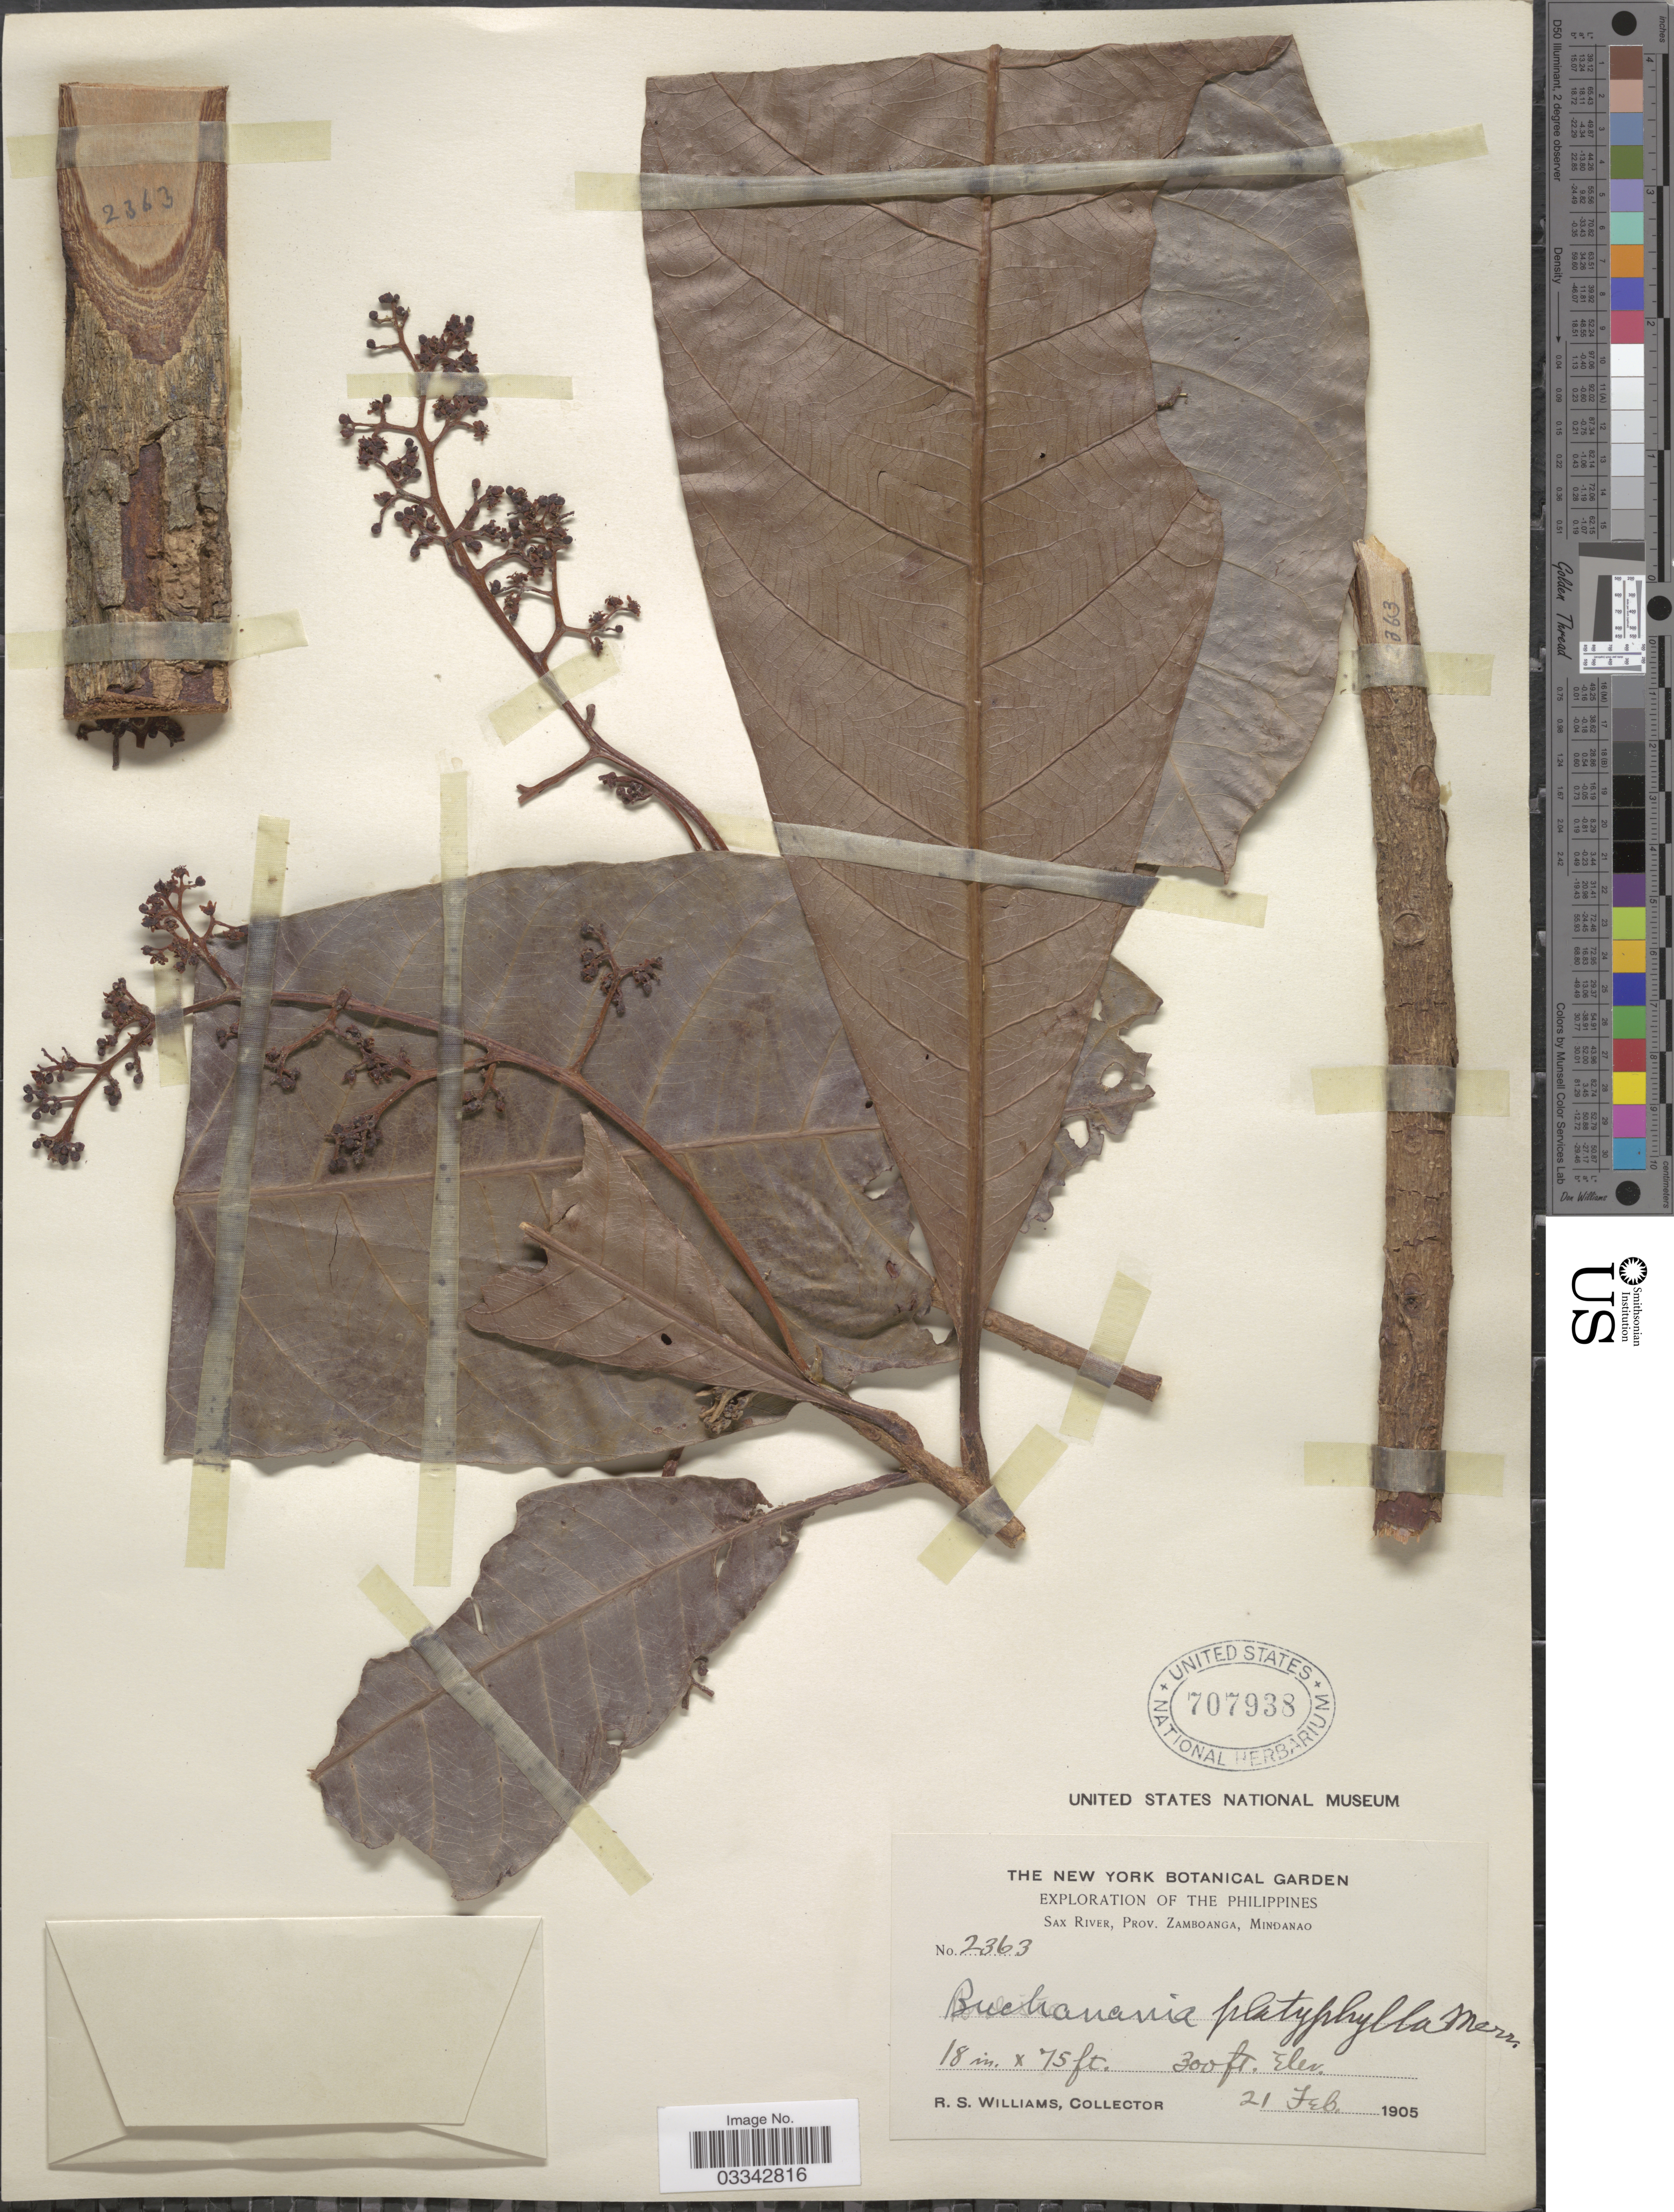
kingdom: Plantae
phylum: Tracheophyta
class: Magnoliopsida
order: Sapindales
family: Anacardiaceae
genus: Buchanania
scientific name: Buchanania nitida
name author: Engl.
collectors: R. S. Williams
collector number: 2363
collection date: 1905-02-21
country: Philippines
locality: Sax river, Prov. Zamboanga, Mindanao.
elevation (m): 91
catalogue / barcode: US 707938